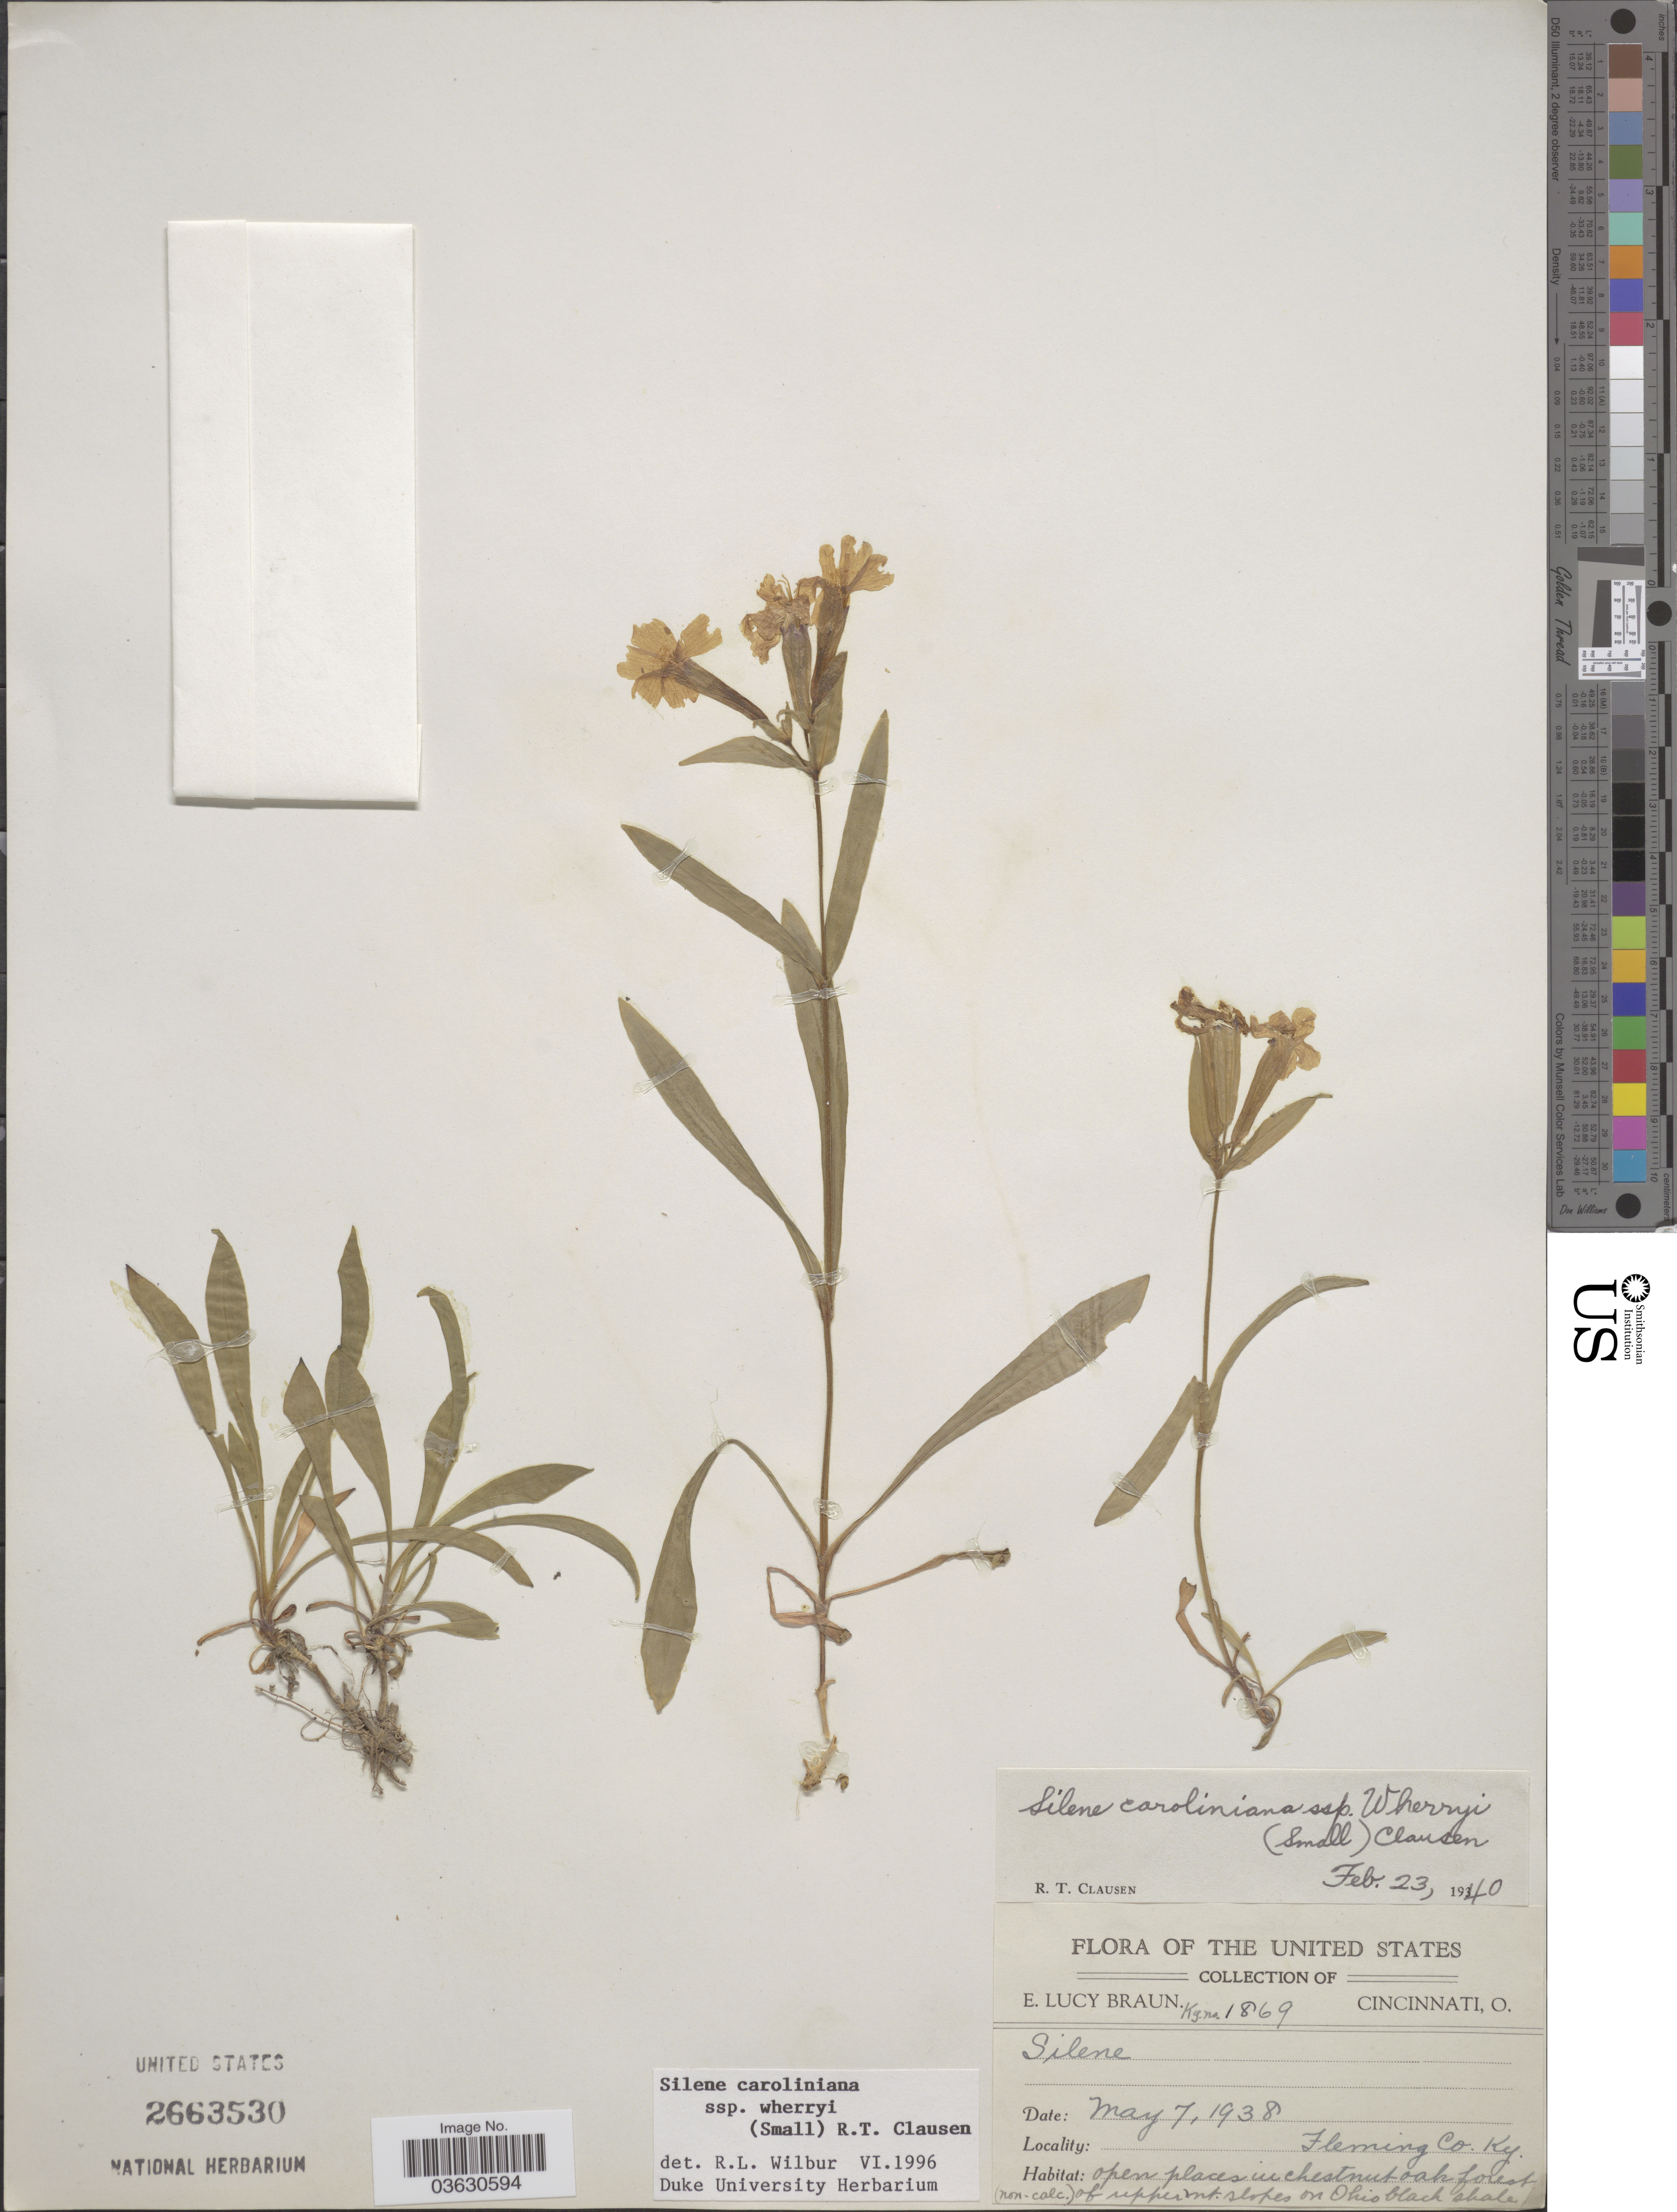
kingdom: Plantae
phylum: Tracheophyta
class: Magnoliopsida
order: Caryophyllales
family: Caryophyllaceae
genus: Silene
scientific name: Silene caroliniana subsp. wherryi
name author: Walter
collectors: E. L. Braun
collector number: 1869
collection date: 1938-05-07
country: United States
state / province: Kentucky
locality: Fleming Co. Upper mt. slopes of Ohio black shale.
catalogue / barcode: US 2663530